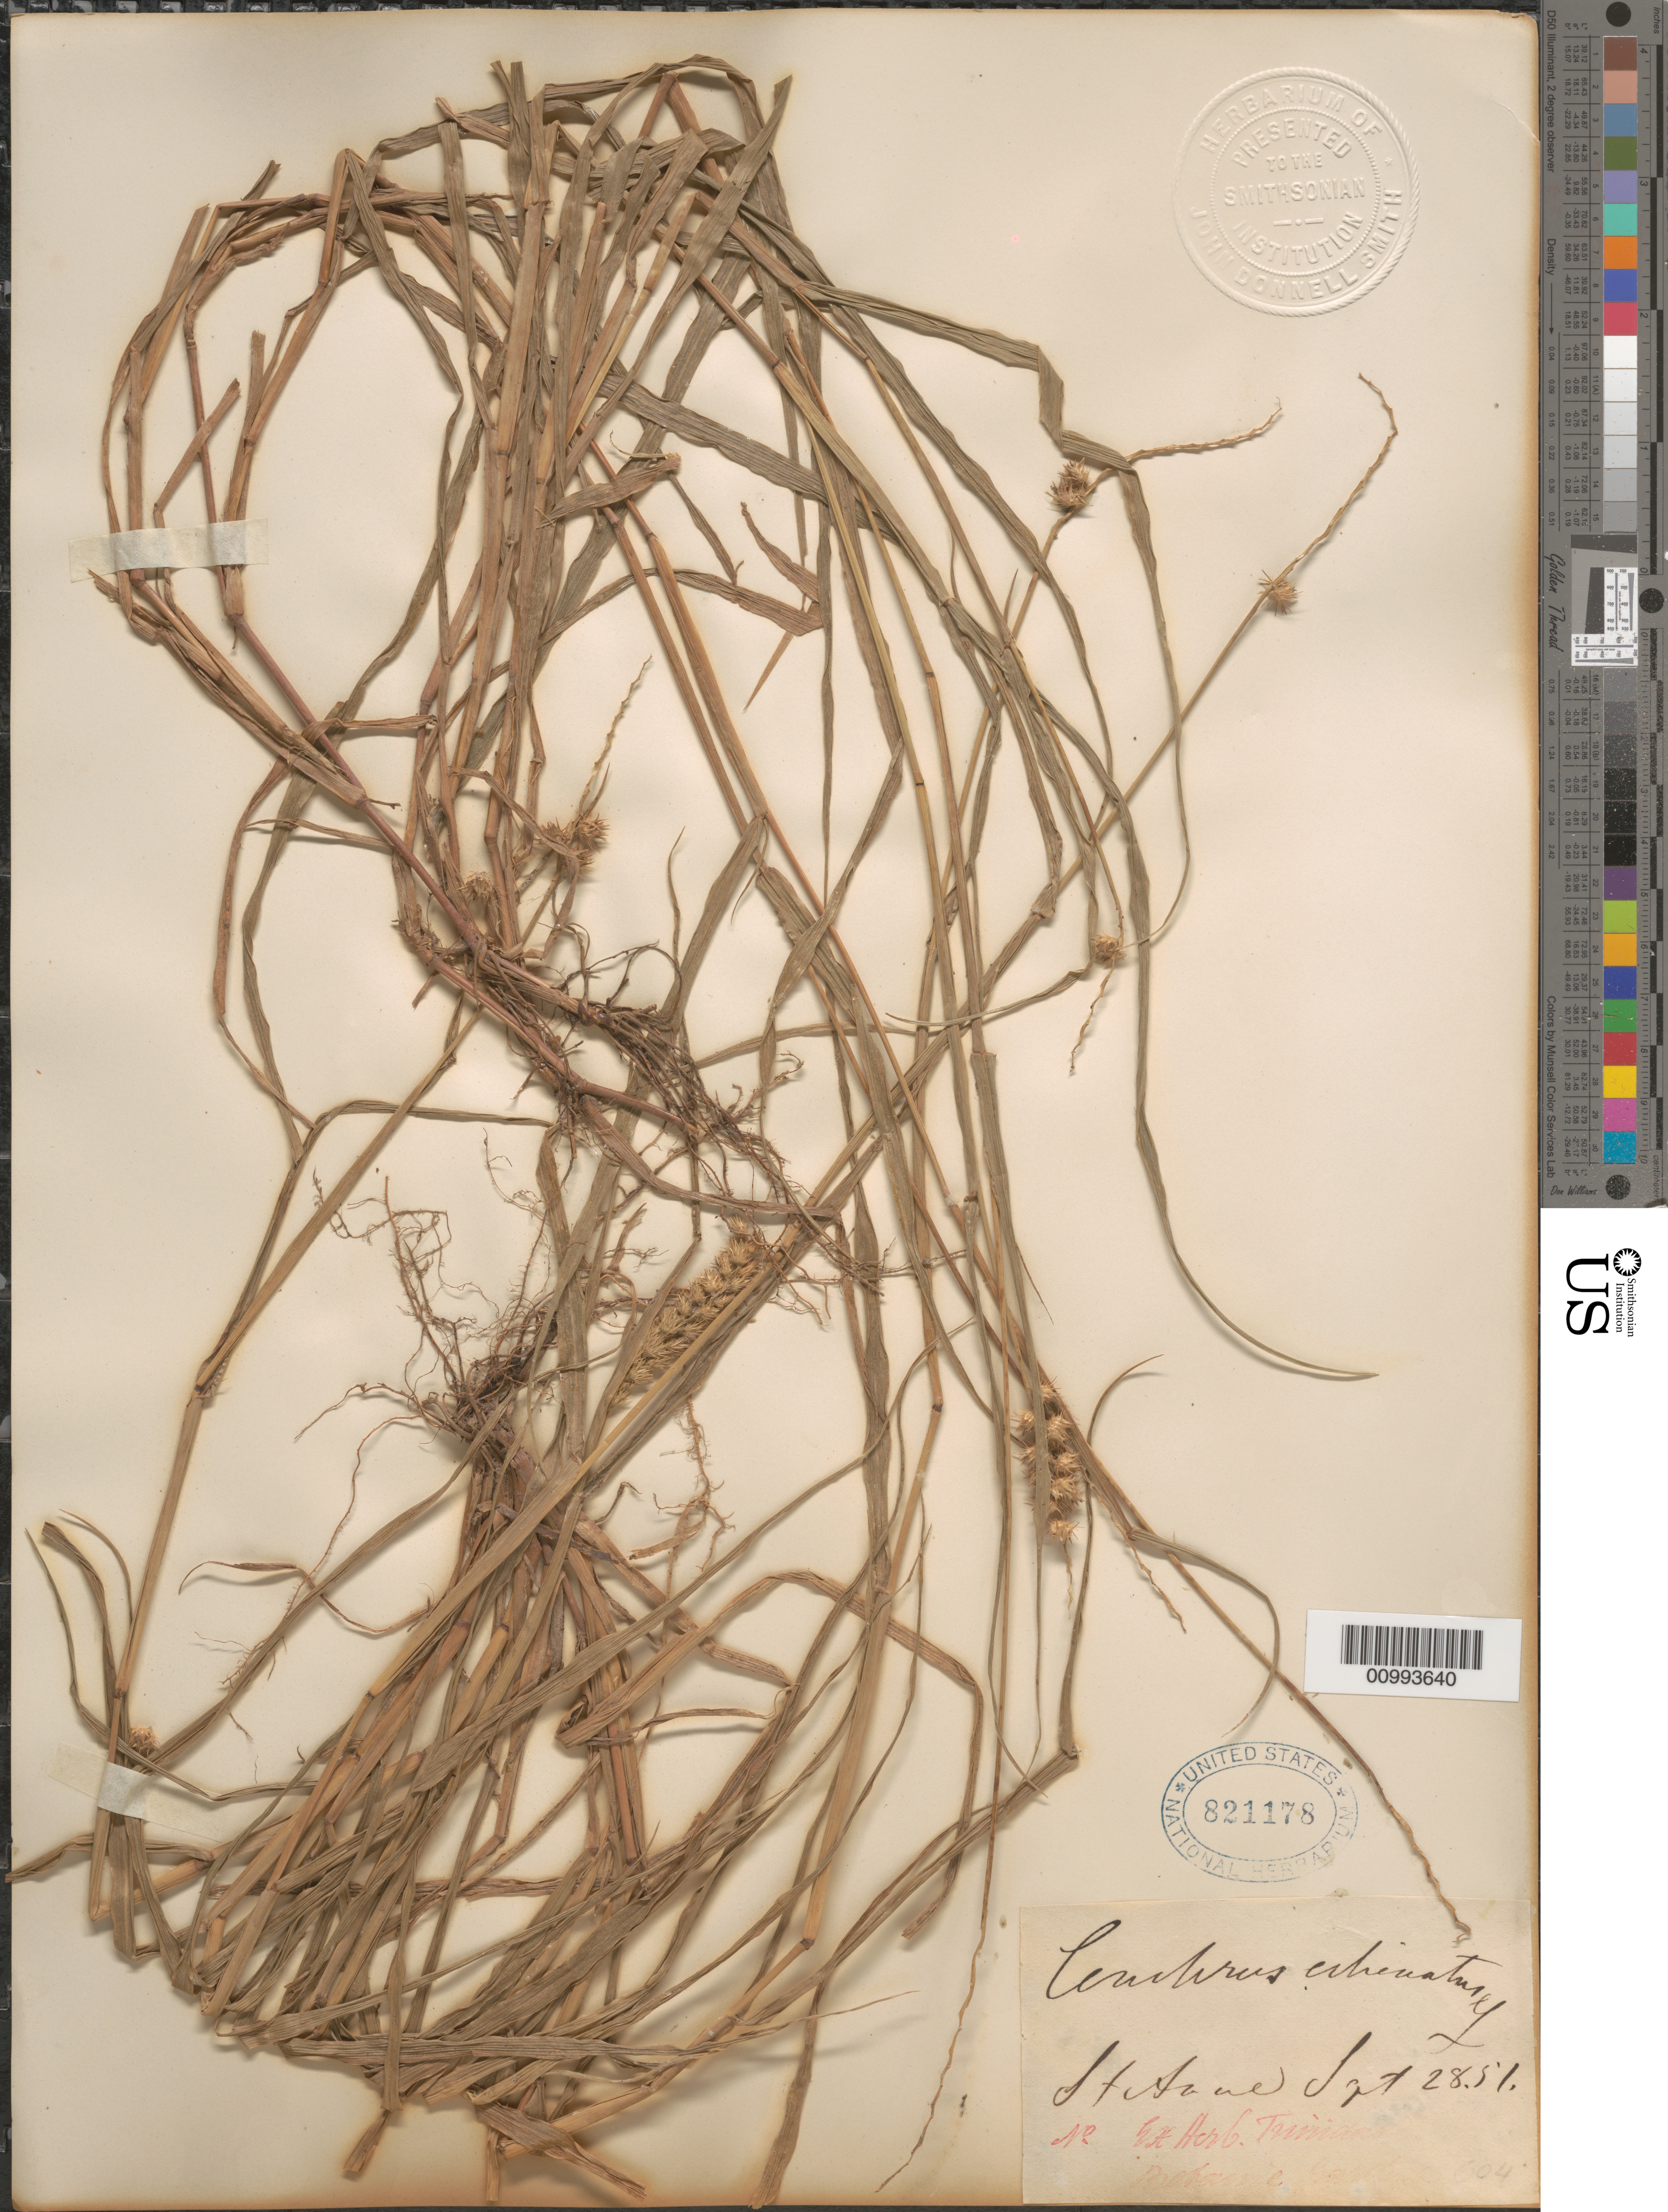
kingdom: Plantae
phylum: Tracheophyta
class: Liliopsida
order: Poales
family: Poaceae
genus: Cenchrus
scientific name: Cenchrus echinatus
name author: L.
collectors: ex herb. Bot. Gard. Trinidad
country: Trinidad and Tobago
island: Trinidad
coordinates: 0 N, 0 E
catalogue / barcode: US 821178